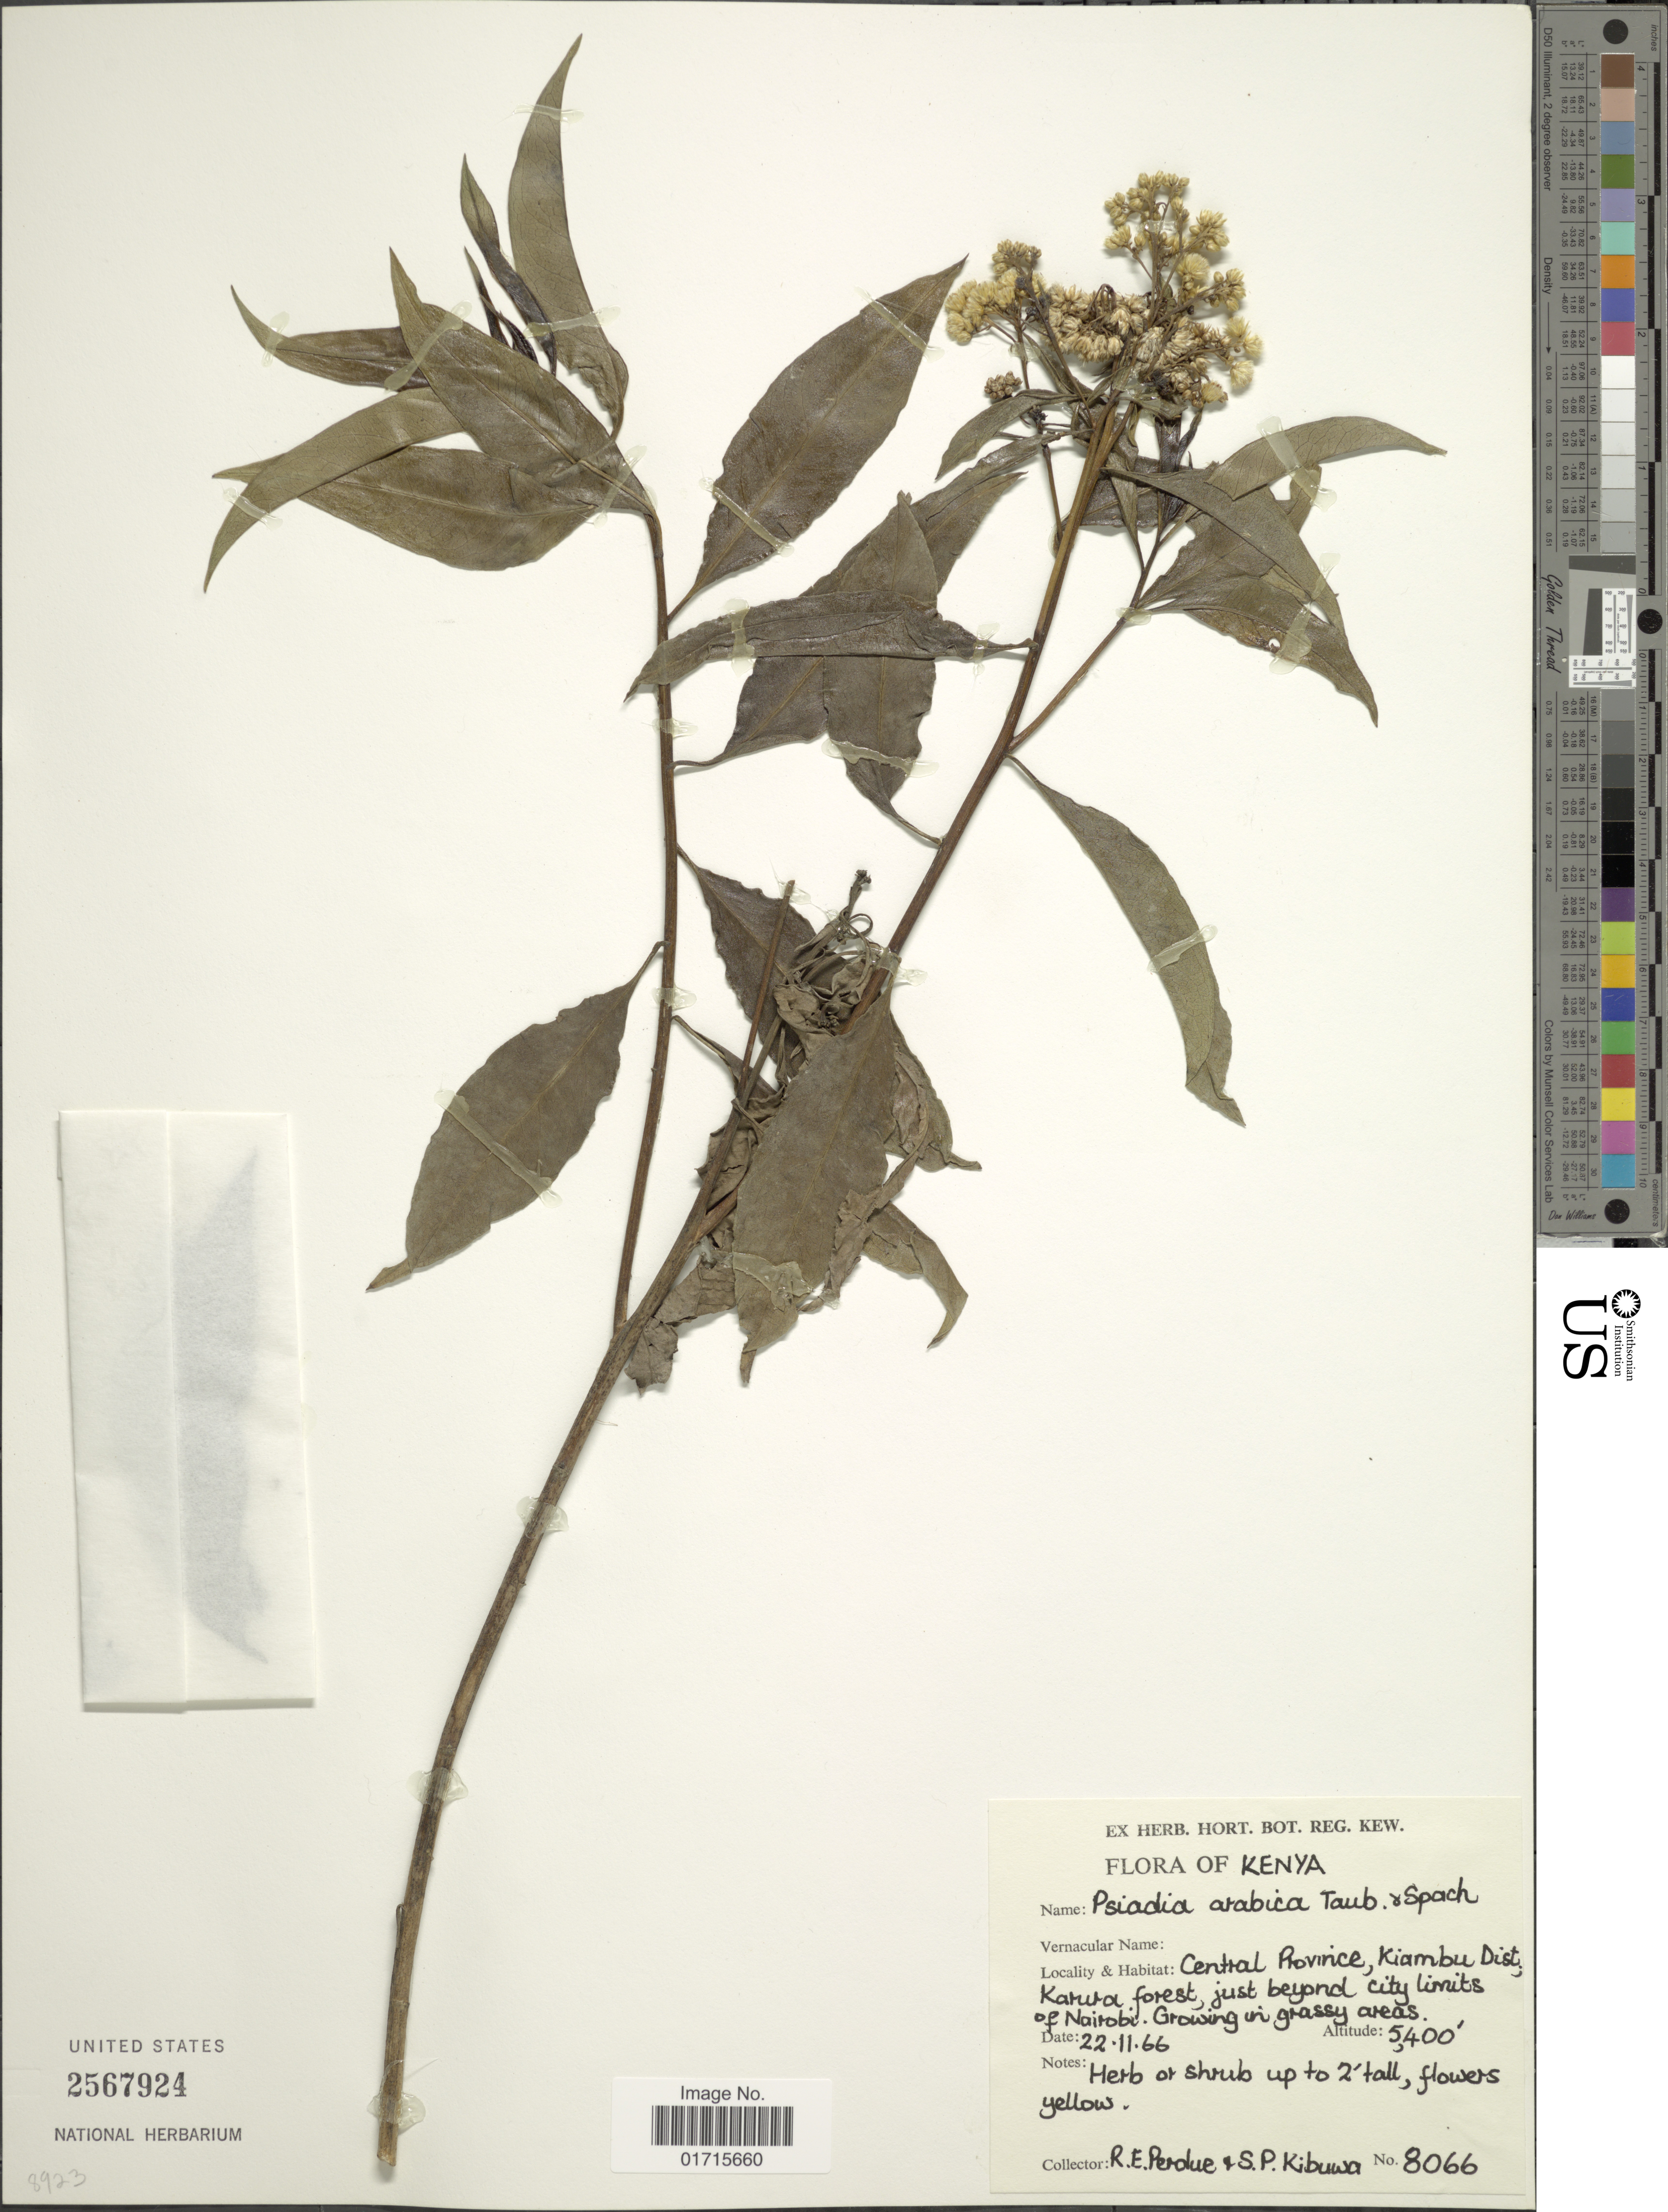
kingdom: Plantae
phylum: Tracheophyta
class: Magnoliopsida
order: Asterales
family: Asteraceae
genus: Psiadia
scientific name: Psiadia arabica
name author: Jaub. & Spach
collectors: R. E. Perdue & S. Kibuwa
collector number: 8066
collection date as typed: Transcribed d/m/y: 22/11/66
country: Kenya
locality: Kenya. Central Prov, Kiambu Dist, Karura forest, just beyond city limits of Nairobi. Growing in grassy areas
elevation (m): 1646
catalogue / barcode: US 2567924